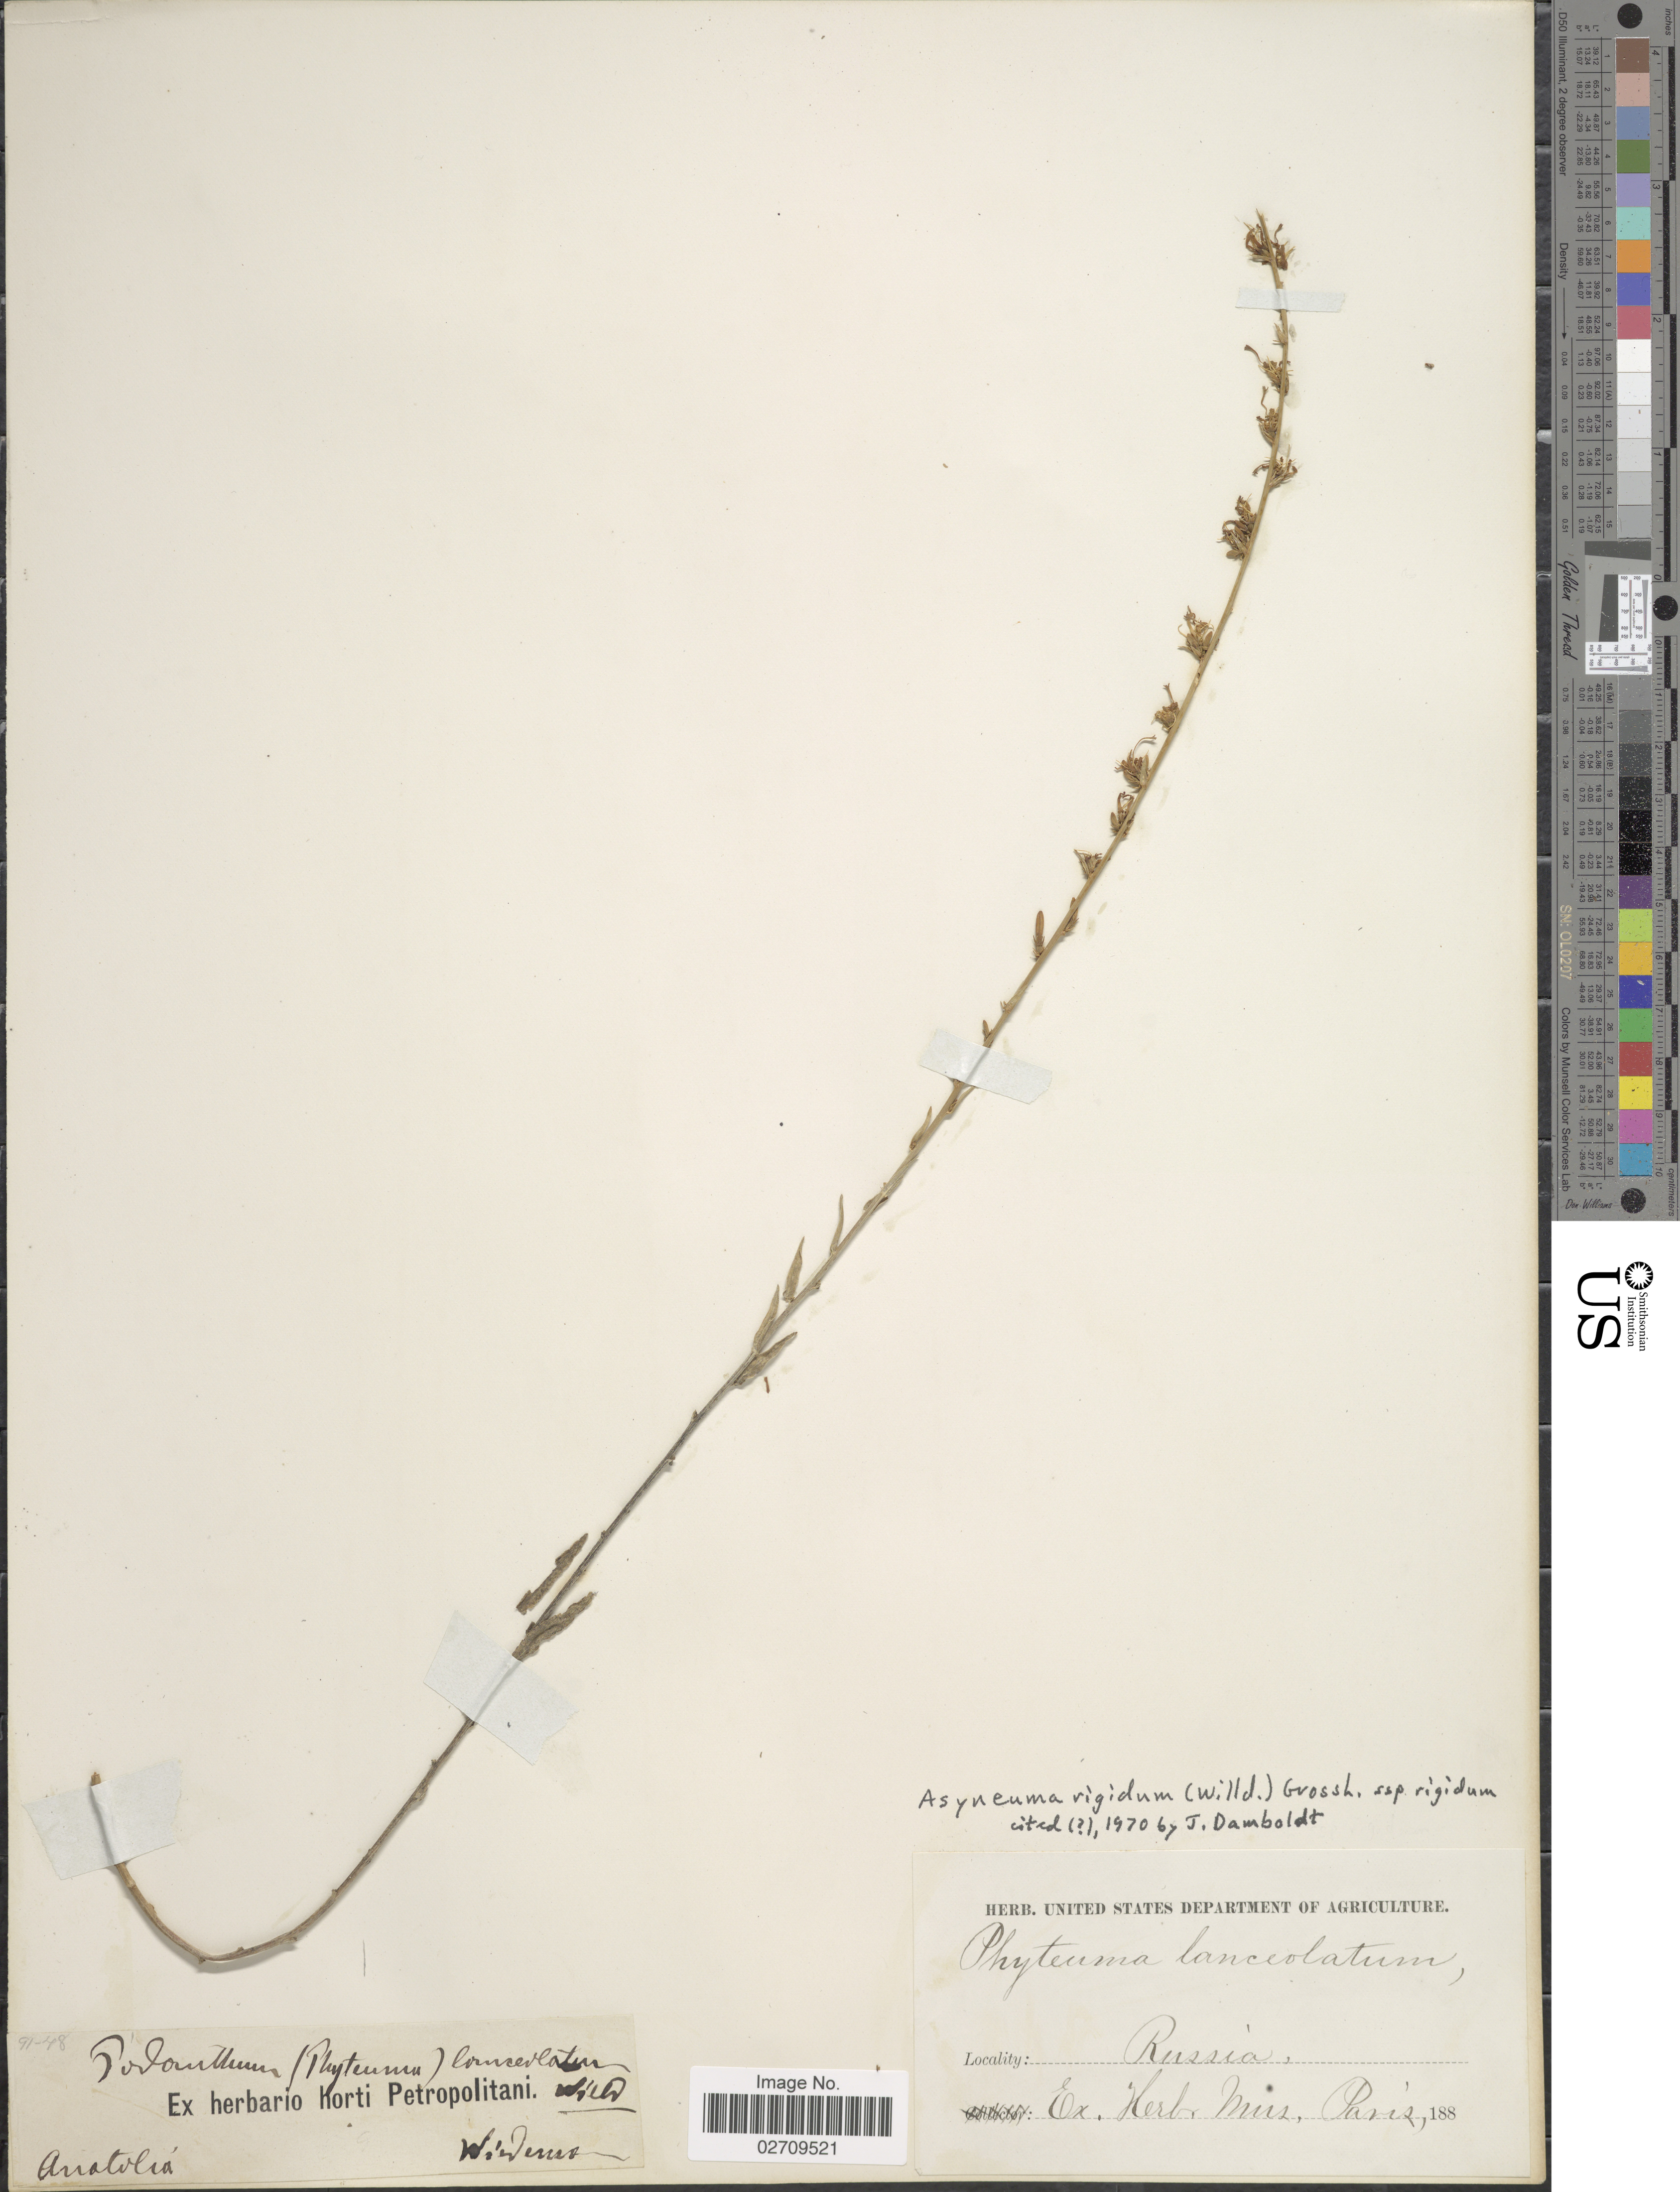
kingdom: Plantae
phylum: Tracheophyta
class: Magnoliopsida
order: Asterales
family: Campanulaceae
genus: Asyneuma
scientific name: Asyneuma rigidum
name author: (Willd.) Grossh.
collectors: Wiedemann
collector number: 91-48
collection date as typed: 188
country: Turkey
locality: Anatolia [label says Russia, but now part of Turkey]